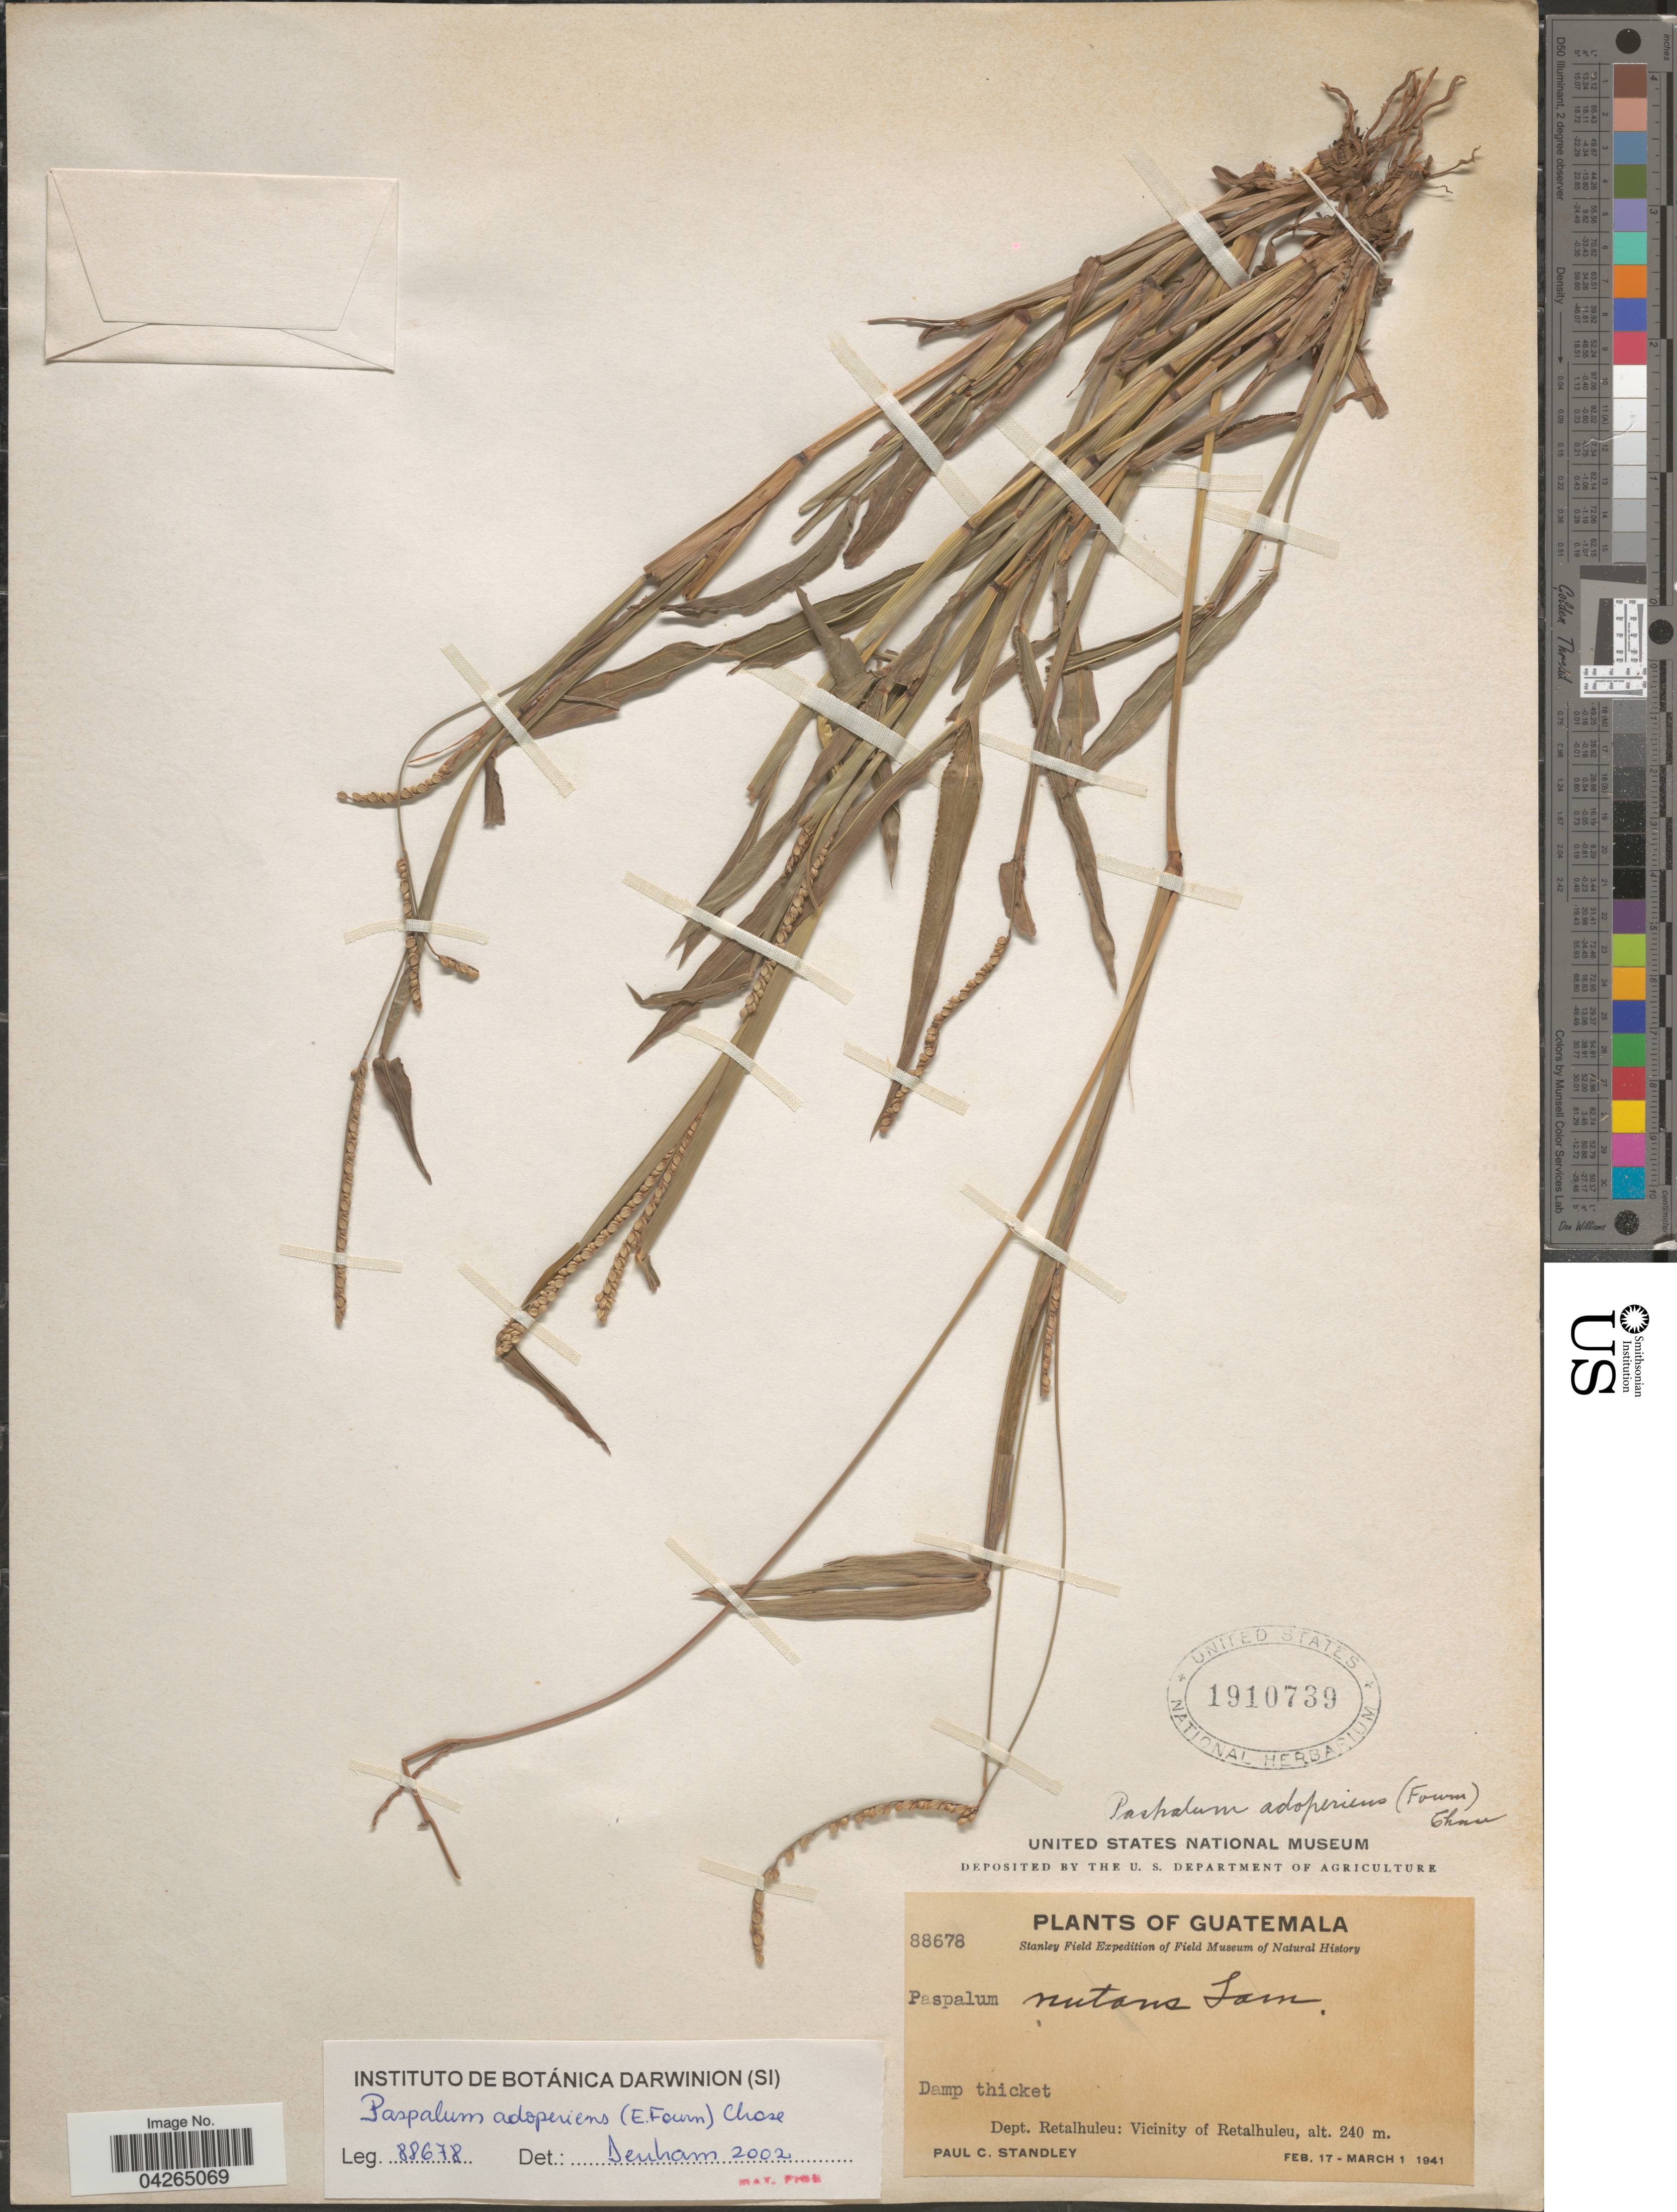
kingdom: Plantae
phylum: Tracheophyta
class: Liliopsida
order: Poales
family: Poaceae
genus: Paspalum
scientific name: Paspalum adoperiens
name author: (E. Fourn.) Chase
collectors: P. C. Standley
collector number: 88678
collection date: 1941-02-17/1941-03-01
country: Guatemala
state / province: Retalhuleu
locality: Stanley Field Expedition. Damp thicket. Dept. Retalhuleu: Vicinity of Retalhuleu.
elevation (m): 240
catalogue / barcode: US 1910739